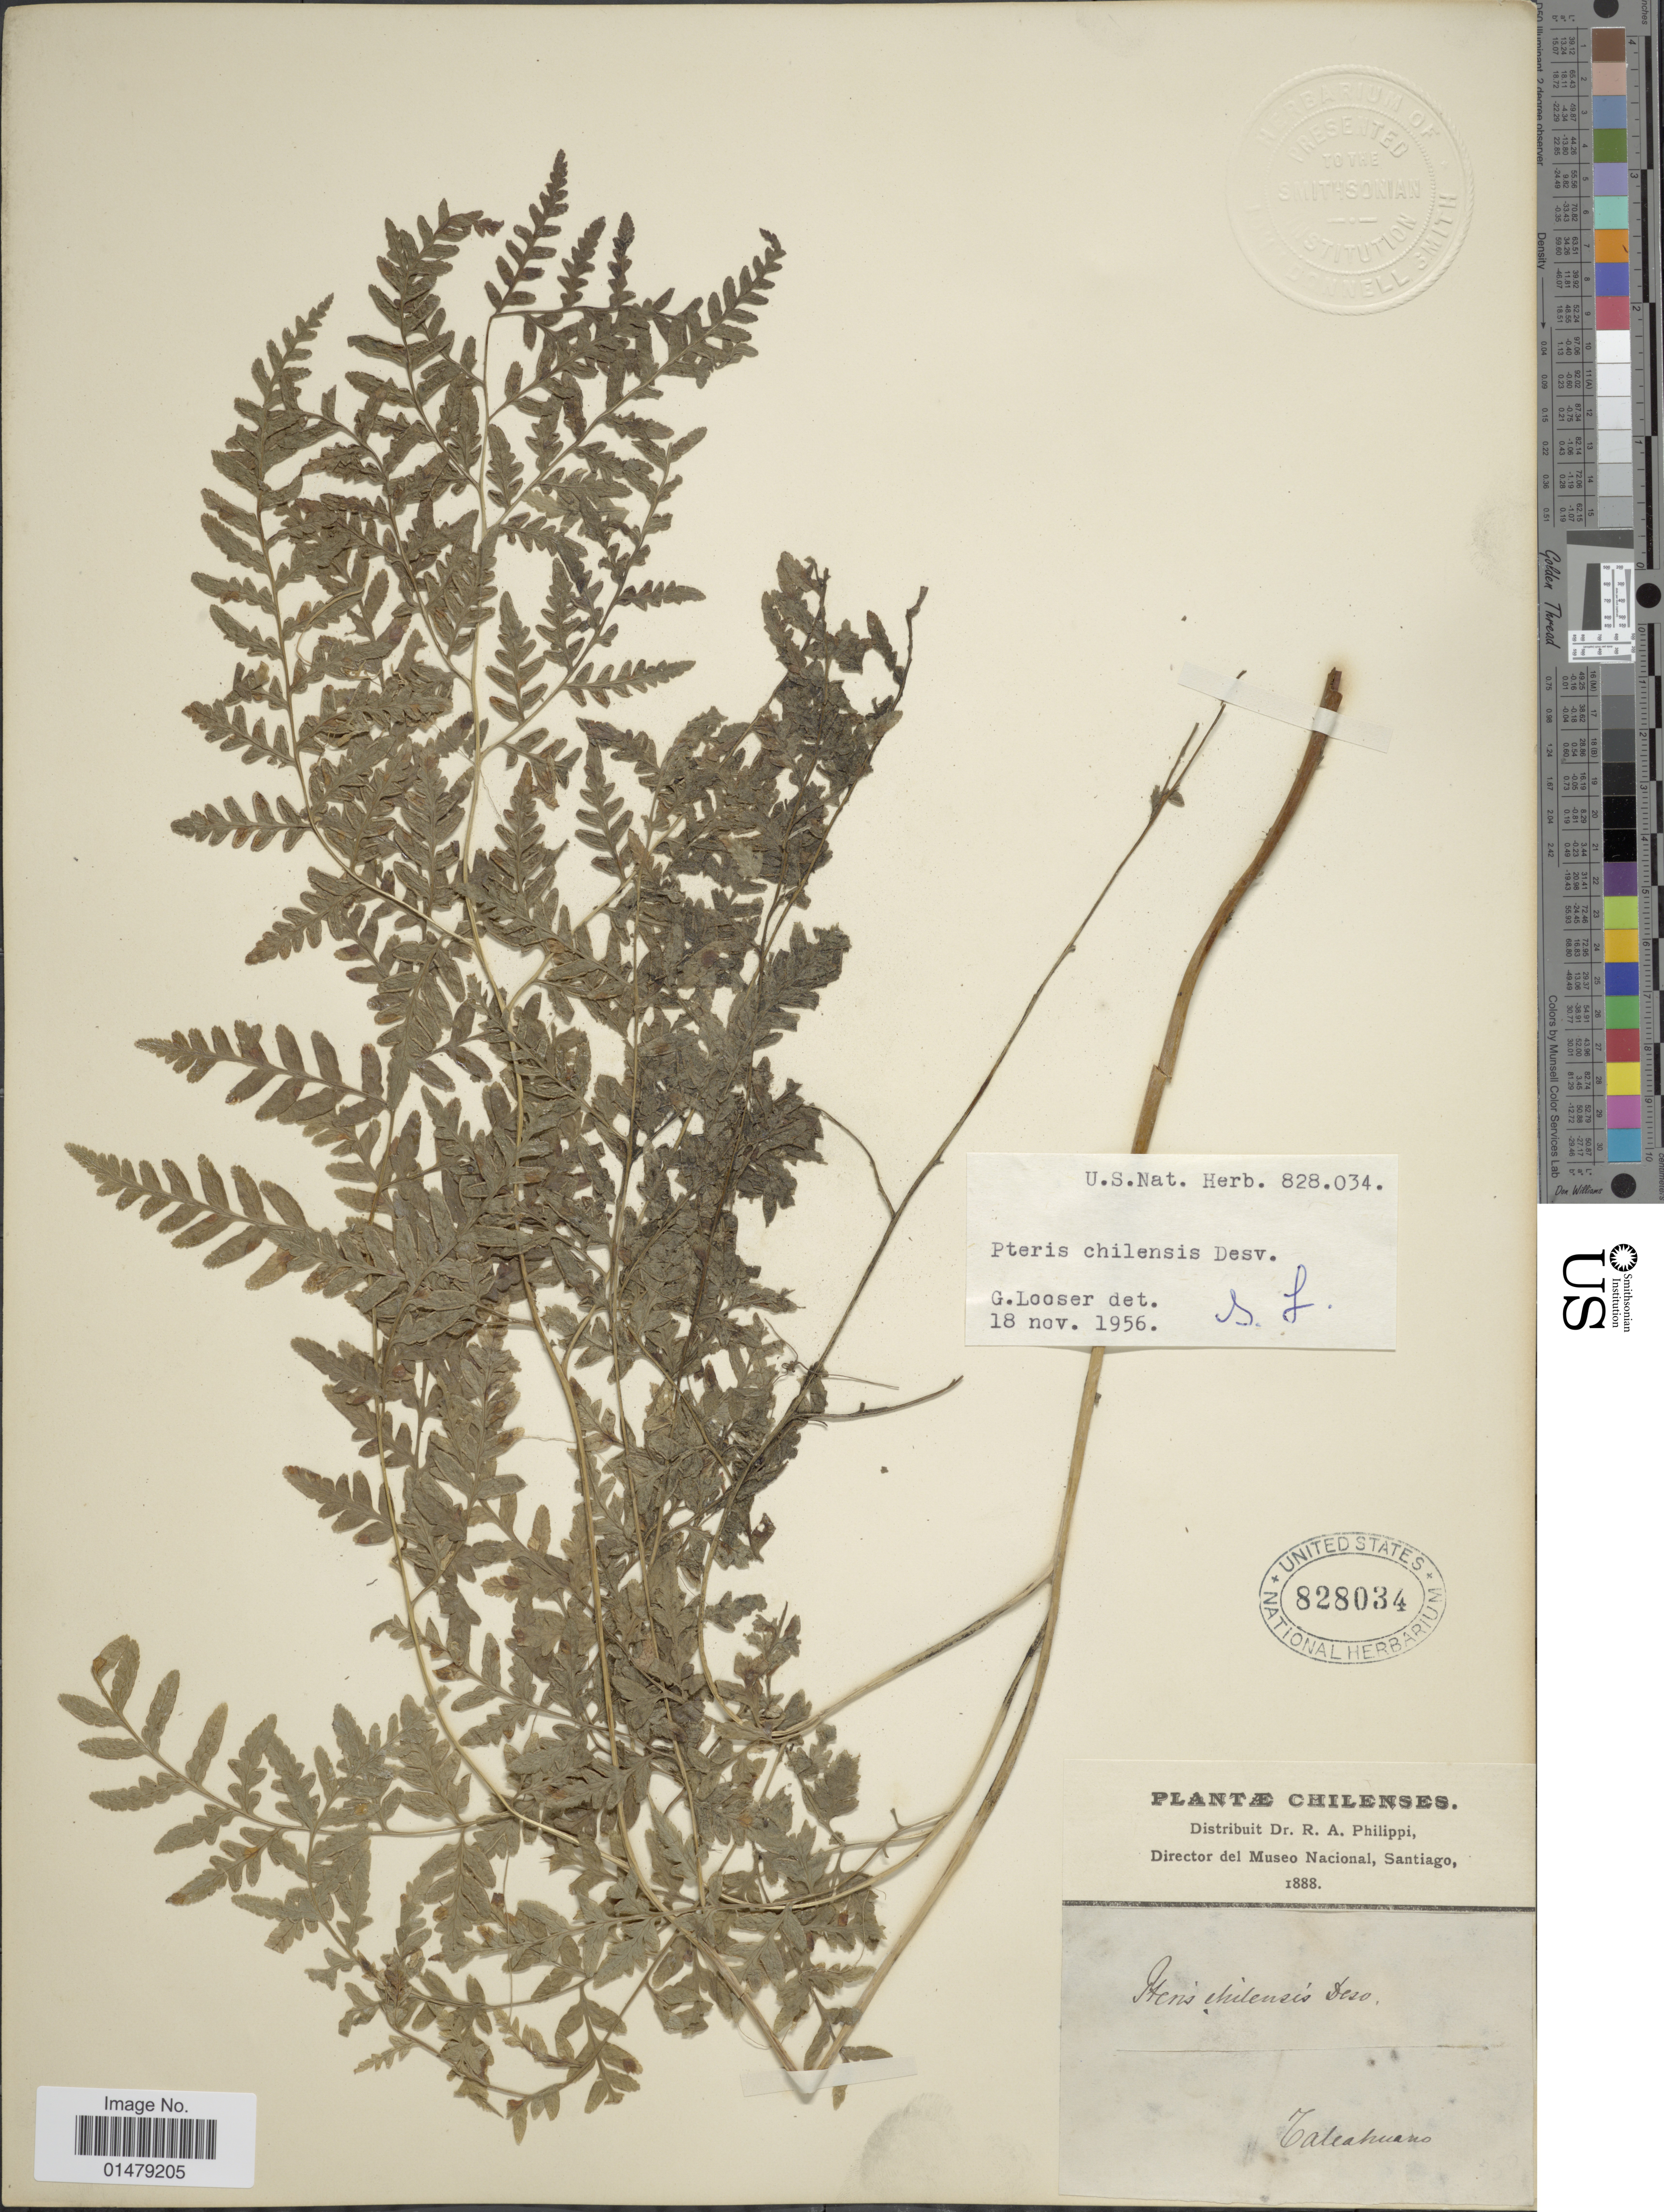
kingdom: Plantae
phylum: Tracheophyta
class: Polypodiopsida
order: Polypodiales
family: Pteridaceae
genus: Pteris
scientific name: Pteris chilensis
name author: Desv.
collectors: R. A. Philippi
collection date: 1888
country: Chile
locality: Plantae Chilenses. Talcahuano.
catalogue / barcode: US 828034